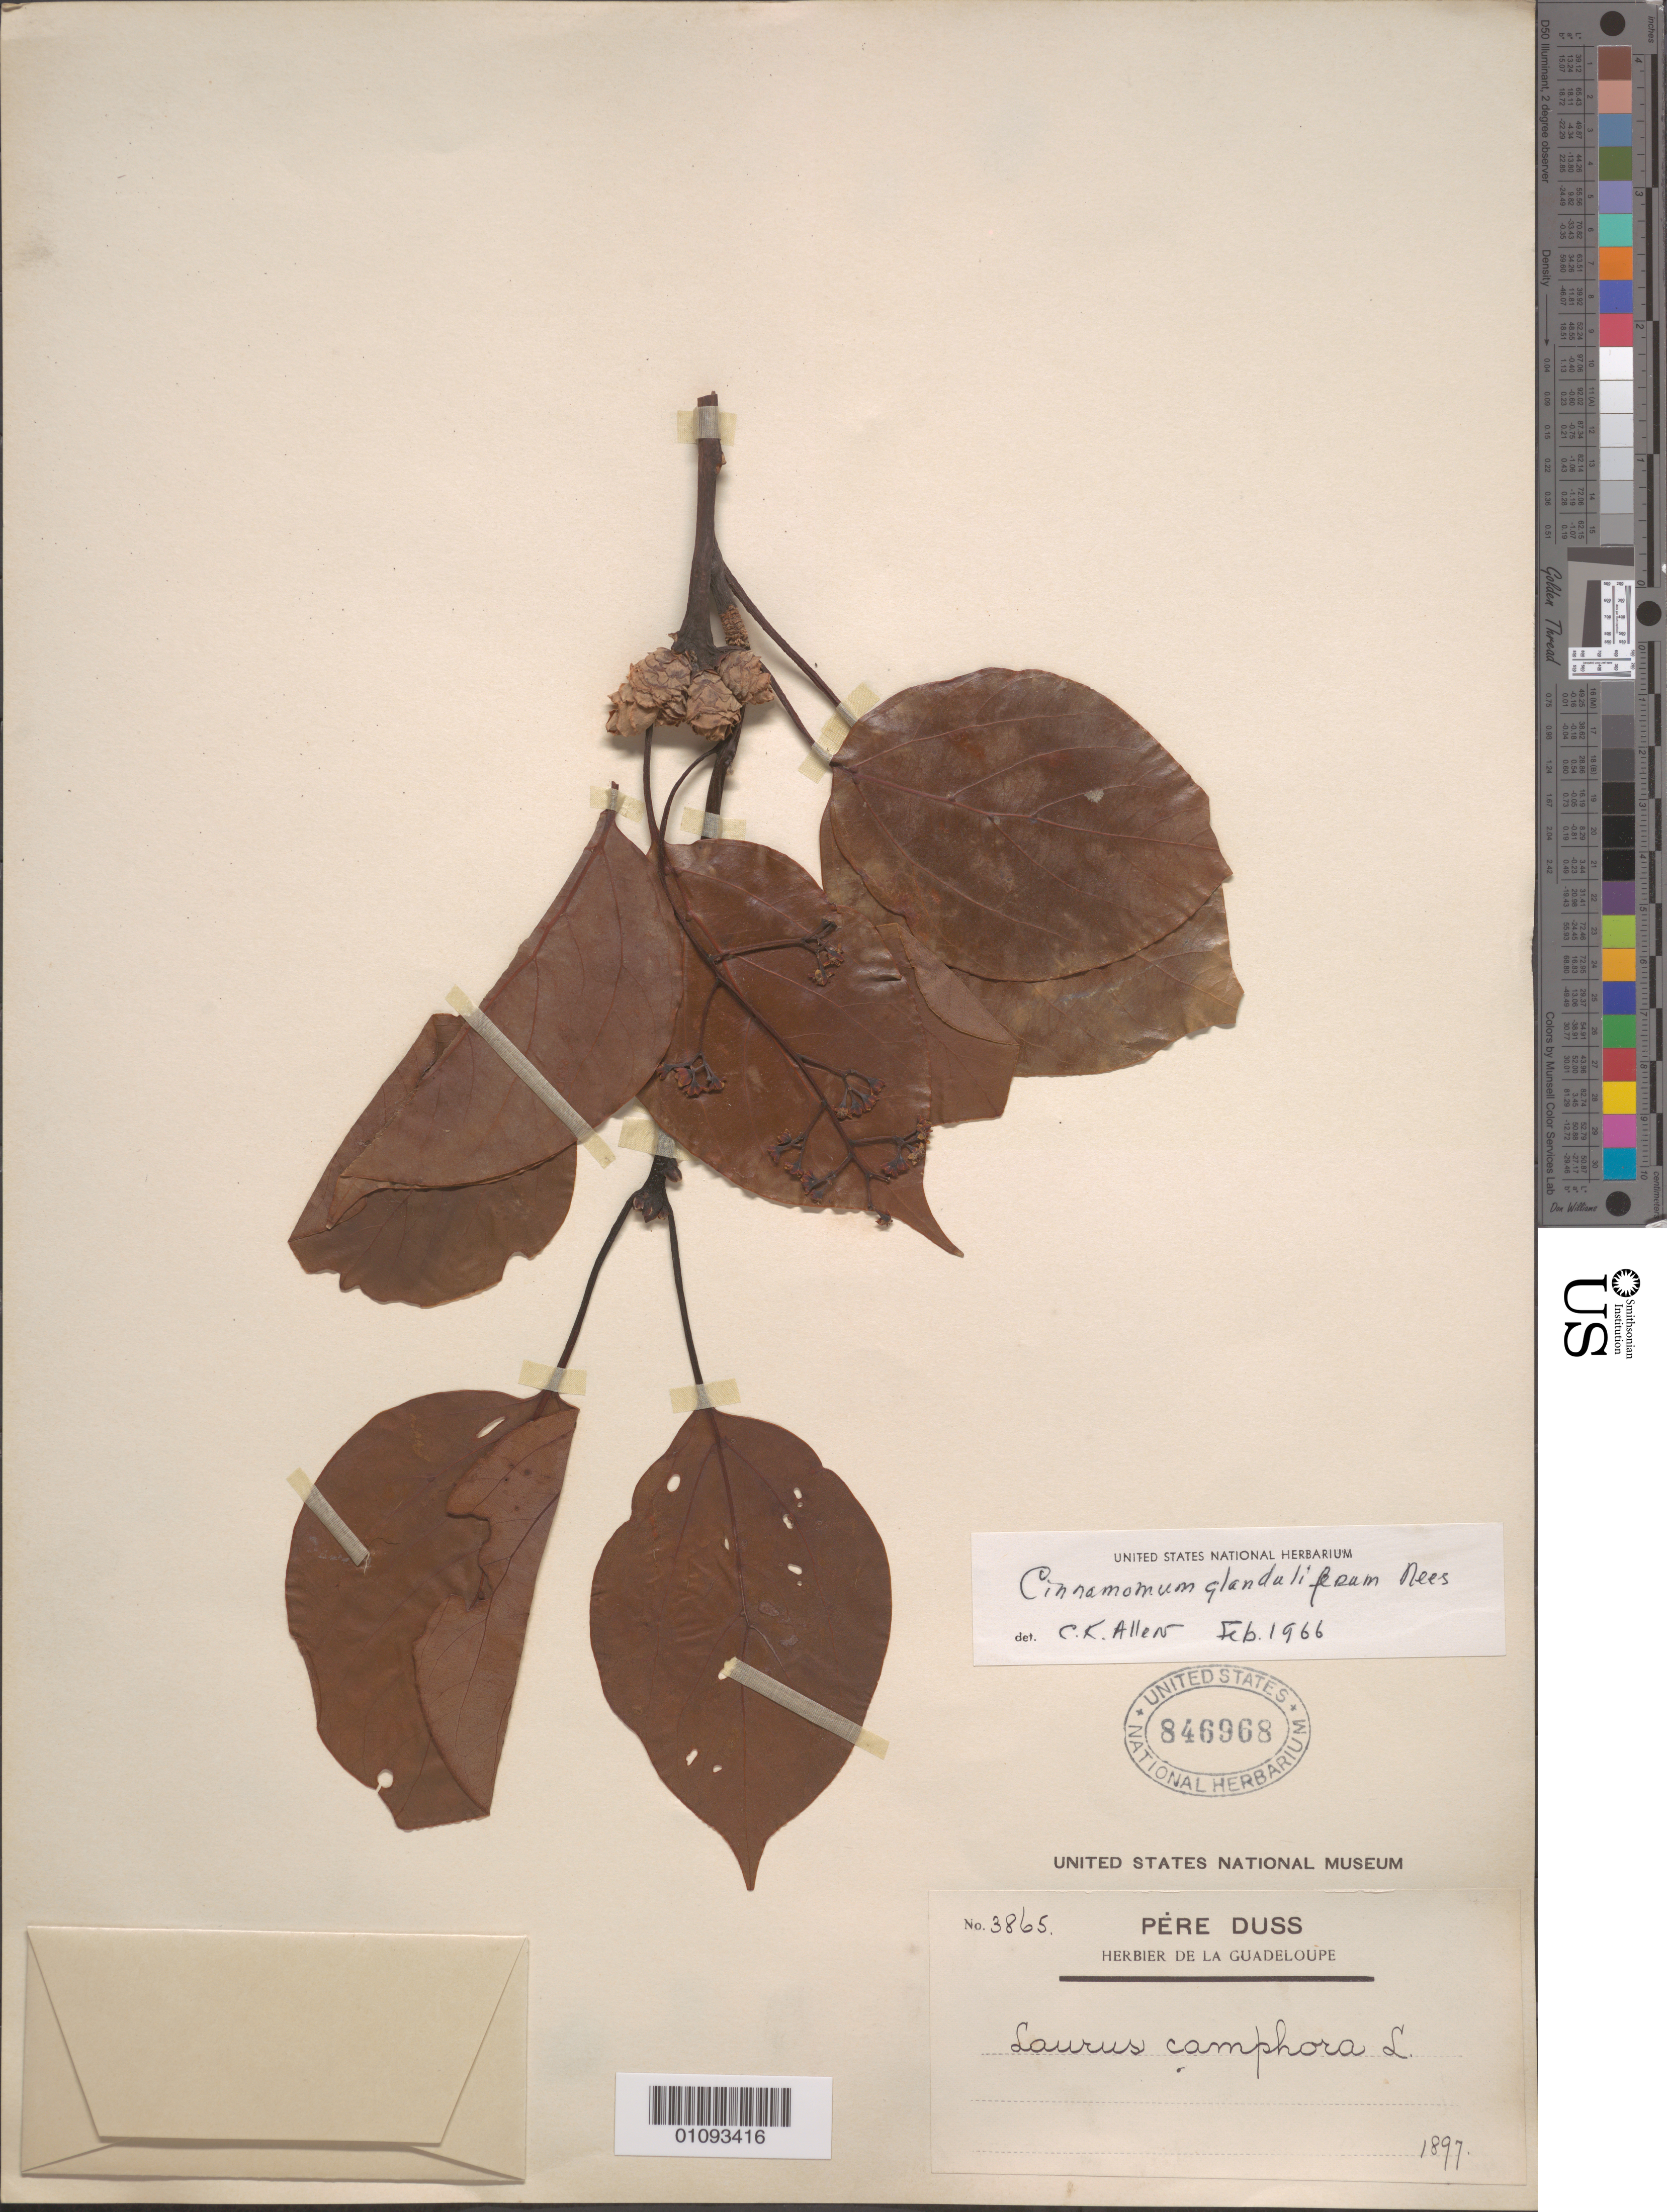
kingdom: Plantae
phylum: Tracheophyta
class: Magnoliopsida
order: Laurales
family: Lauraceae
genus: Cinnamomum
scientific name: Cinnamomum glanduliferum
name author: (Wall.) Meisn.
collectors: Père Duss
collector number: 3865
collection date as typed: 1897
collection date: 1897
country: Guadeloupe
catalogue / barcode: US 846968